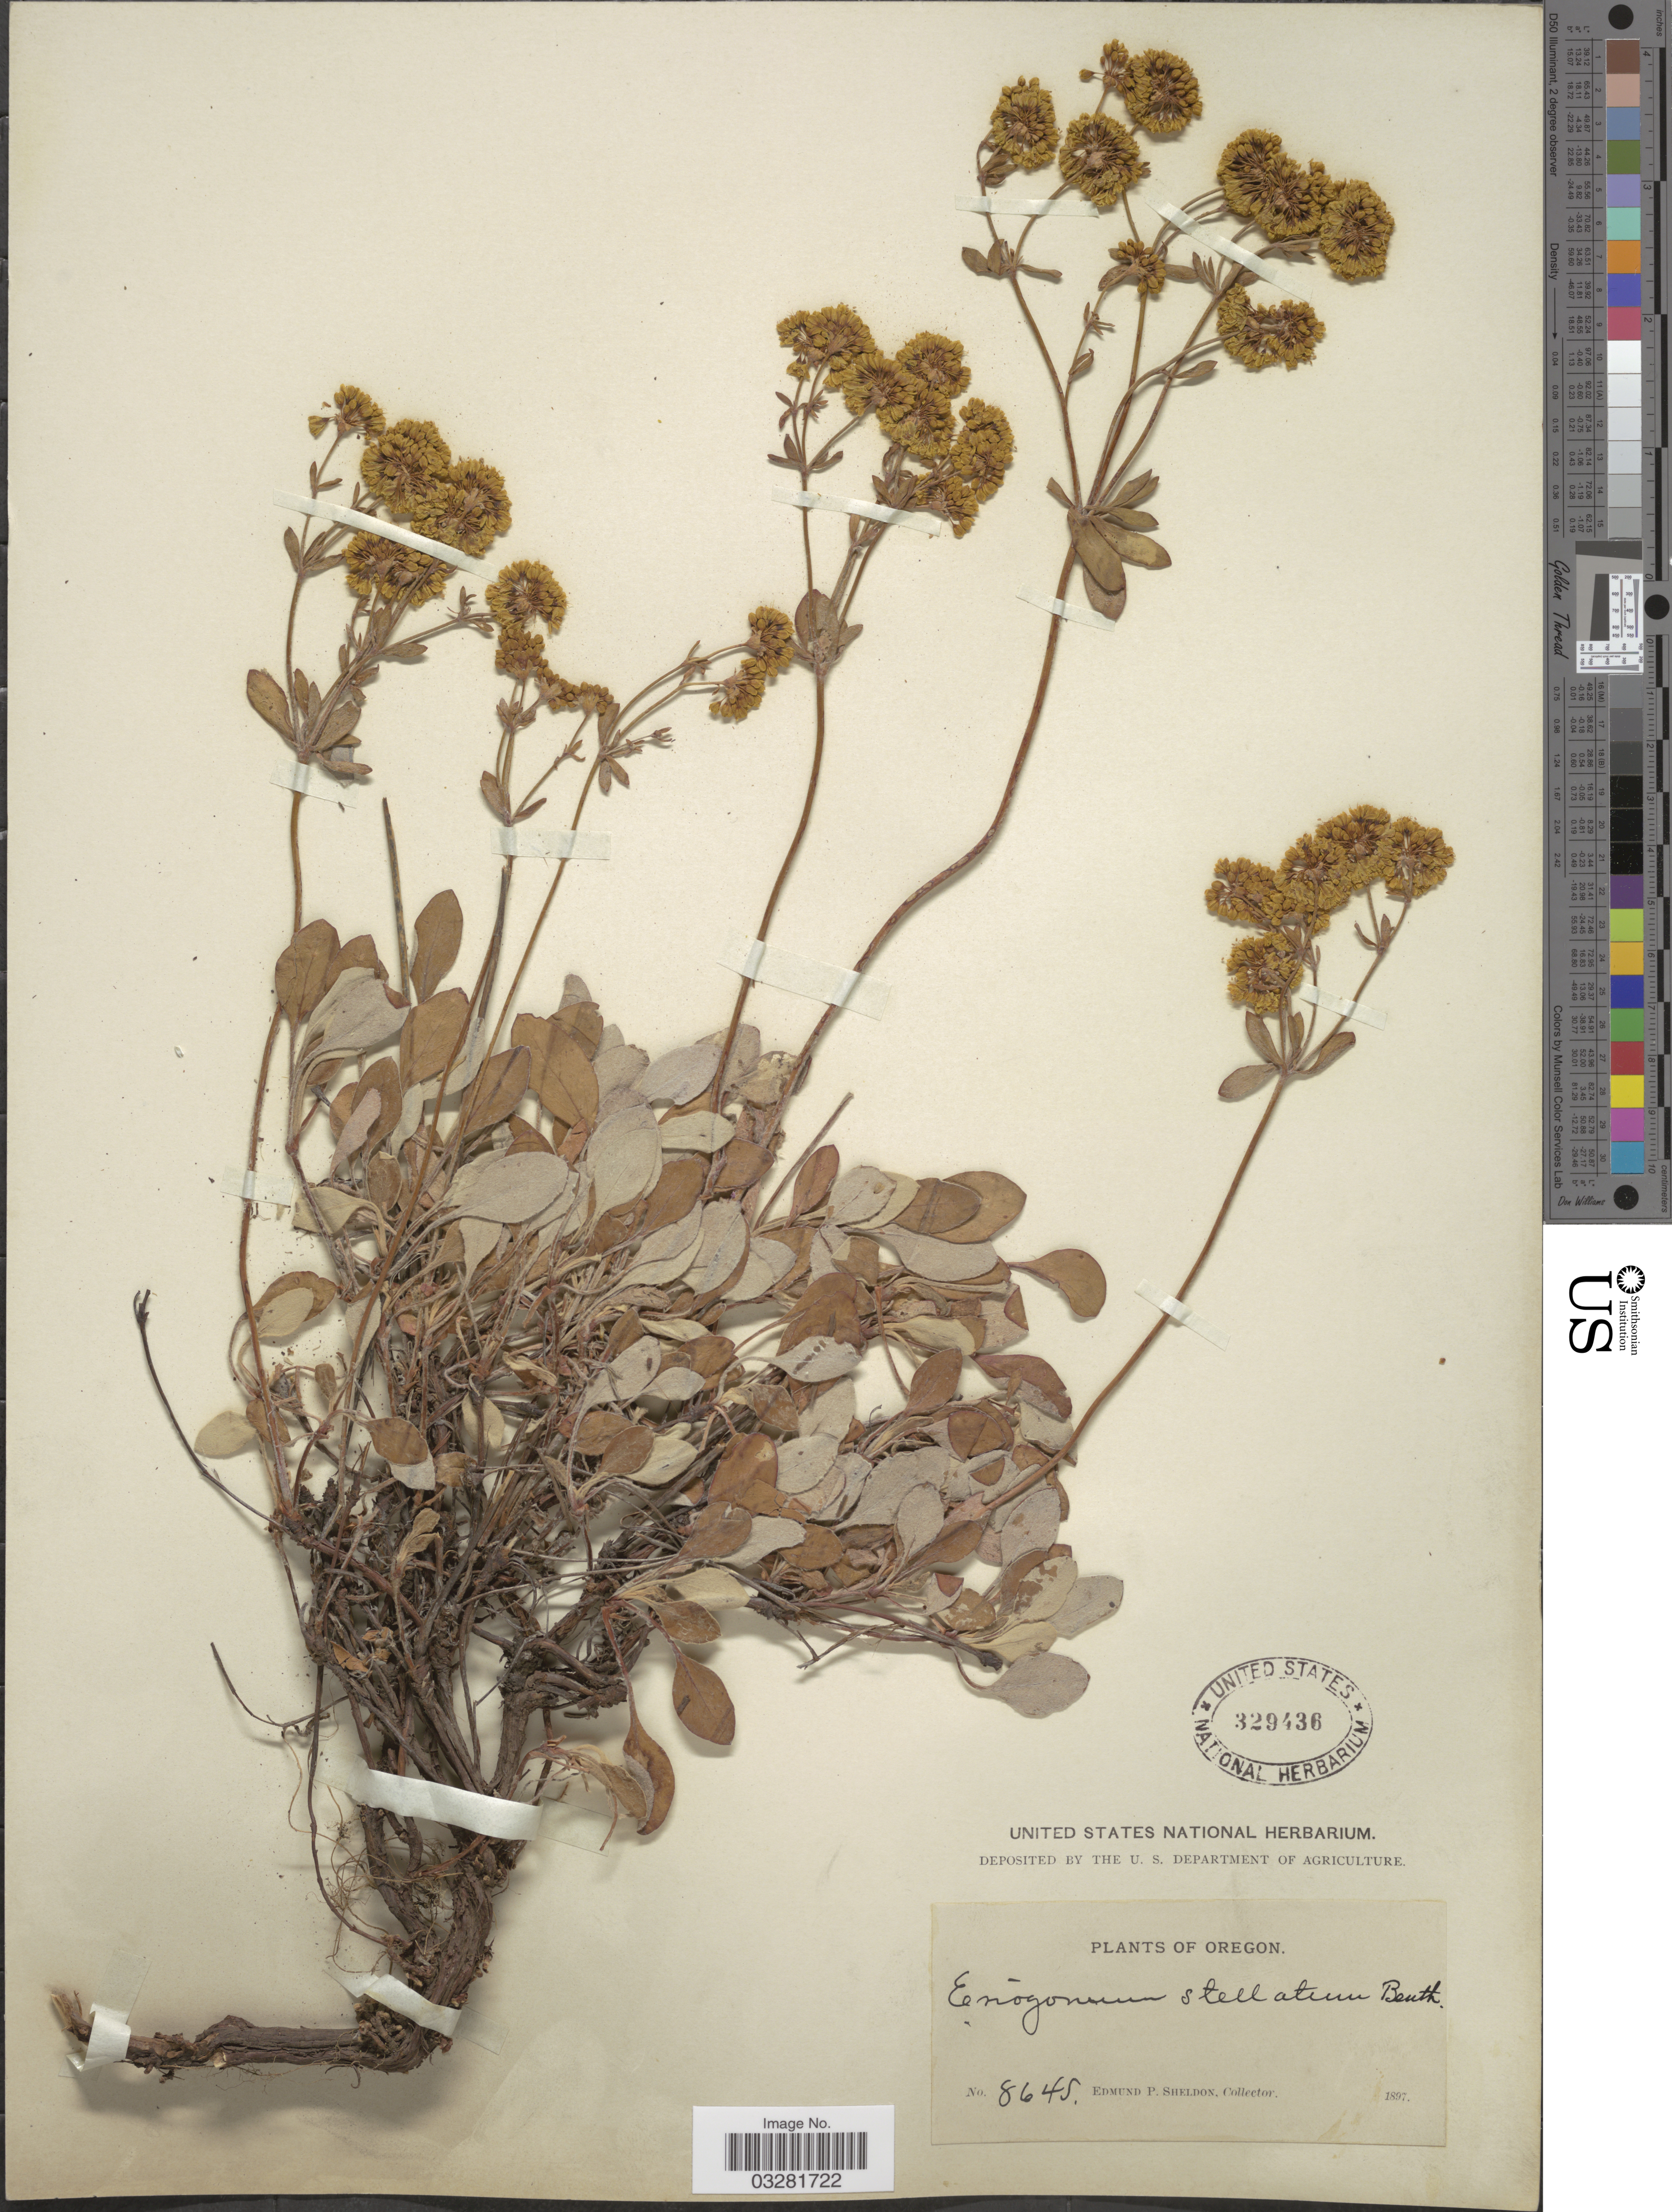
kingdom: Plantae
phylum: Tracheophyta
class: Magnoliopsida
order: Caryophyllales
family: Polygonaceae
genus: Eriogonum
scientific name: Eriogonum umbellatum var. stellatum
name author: (Benth.) M.E. Jones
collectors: E. P. Sheldon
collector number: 8645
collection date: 1897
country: United States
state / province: Oregon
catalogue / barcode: US 329436